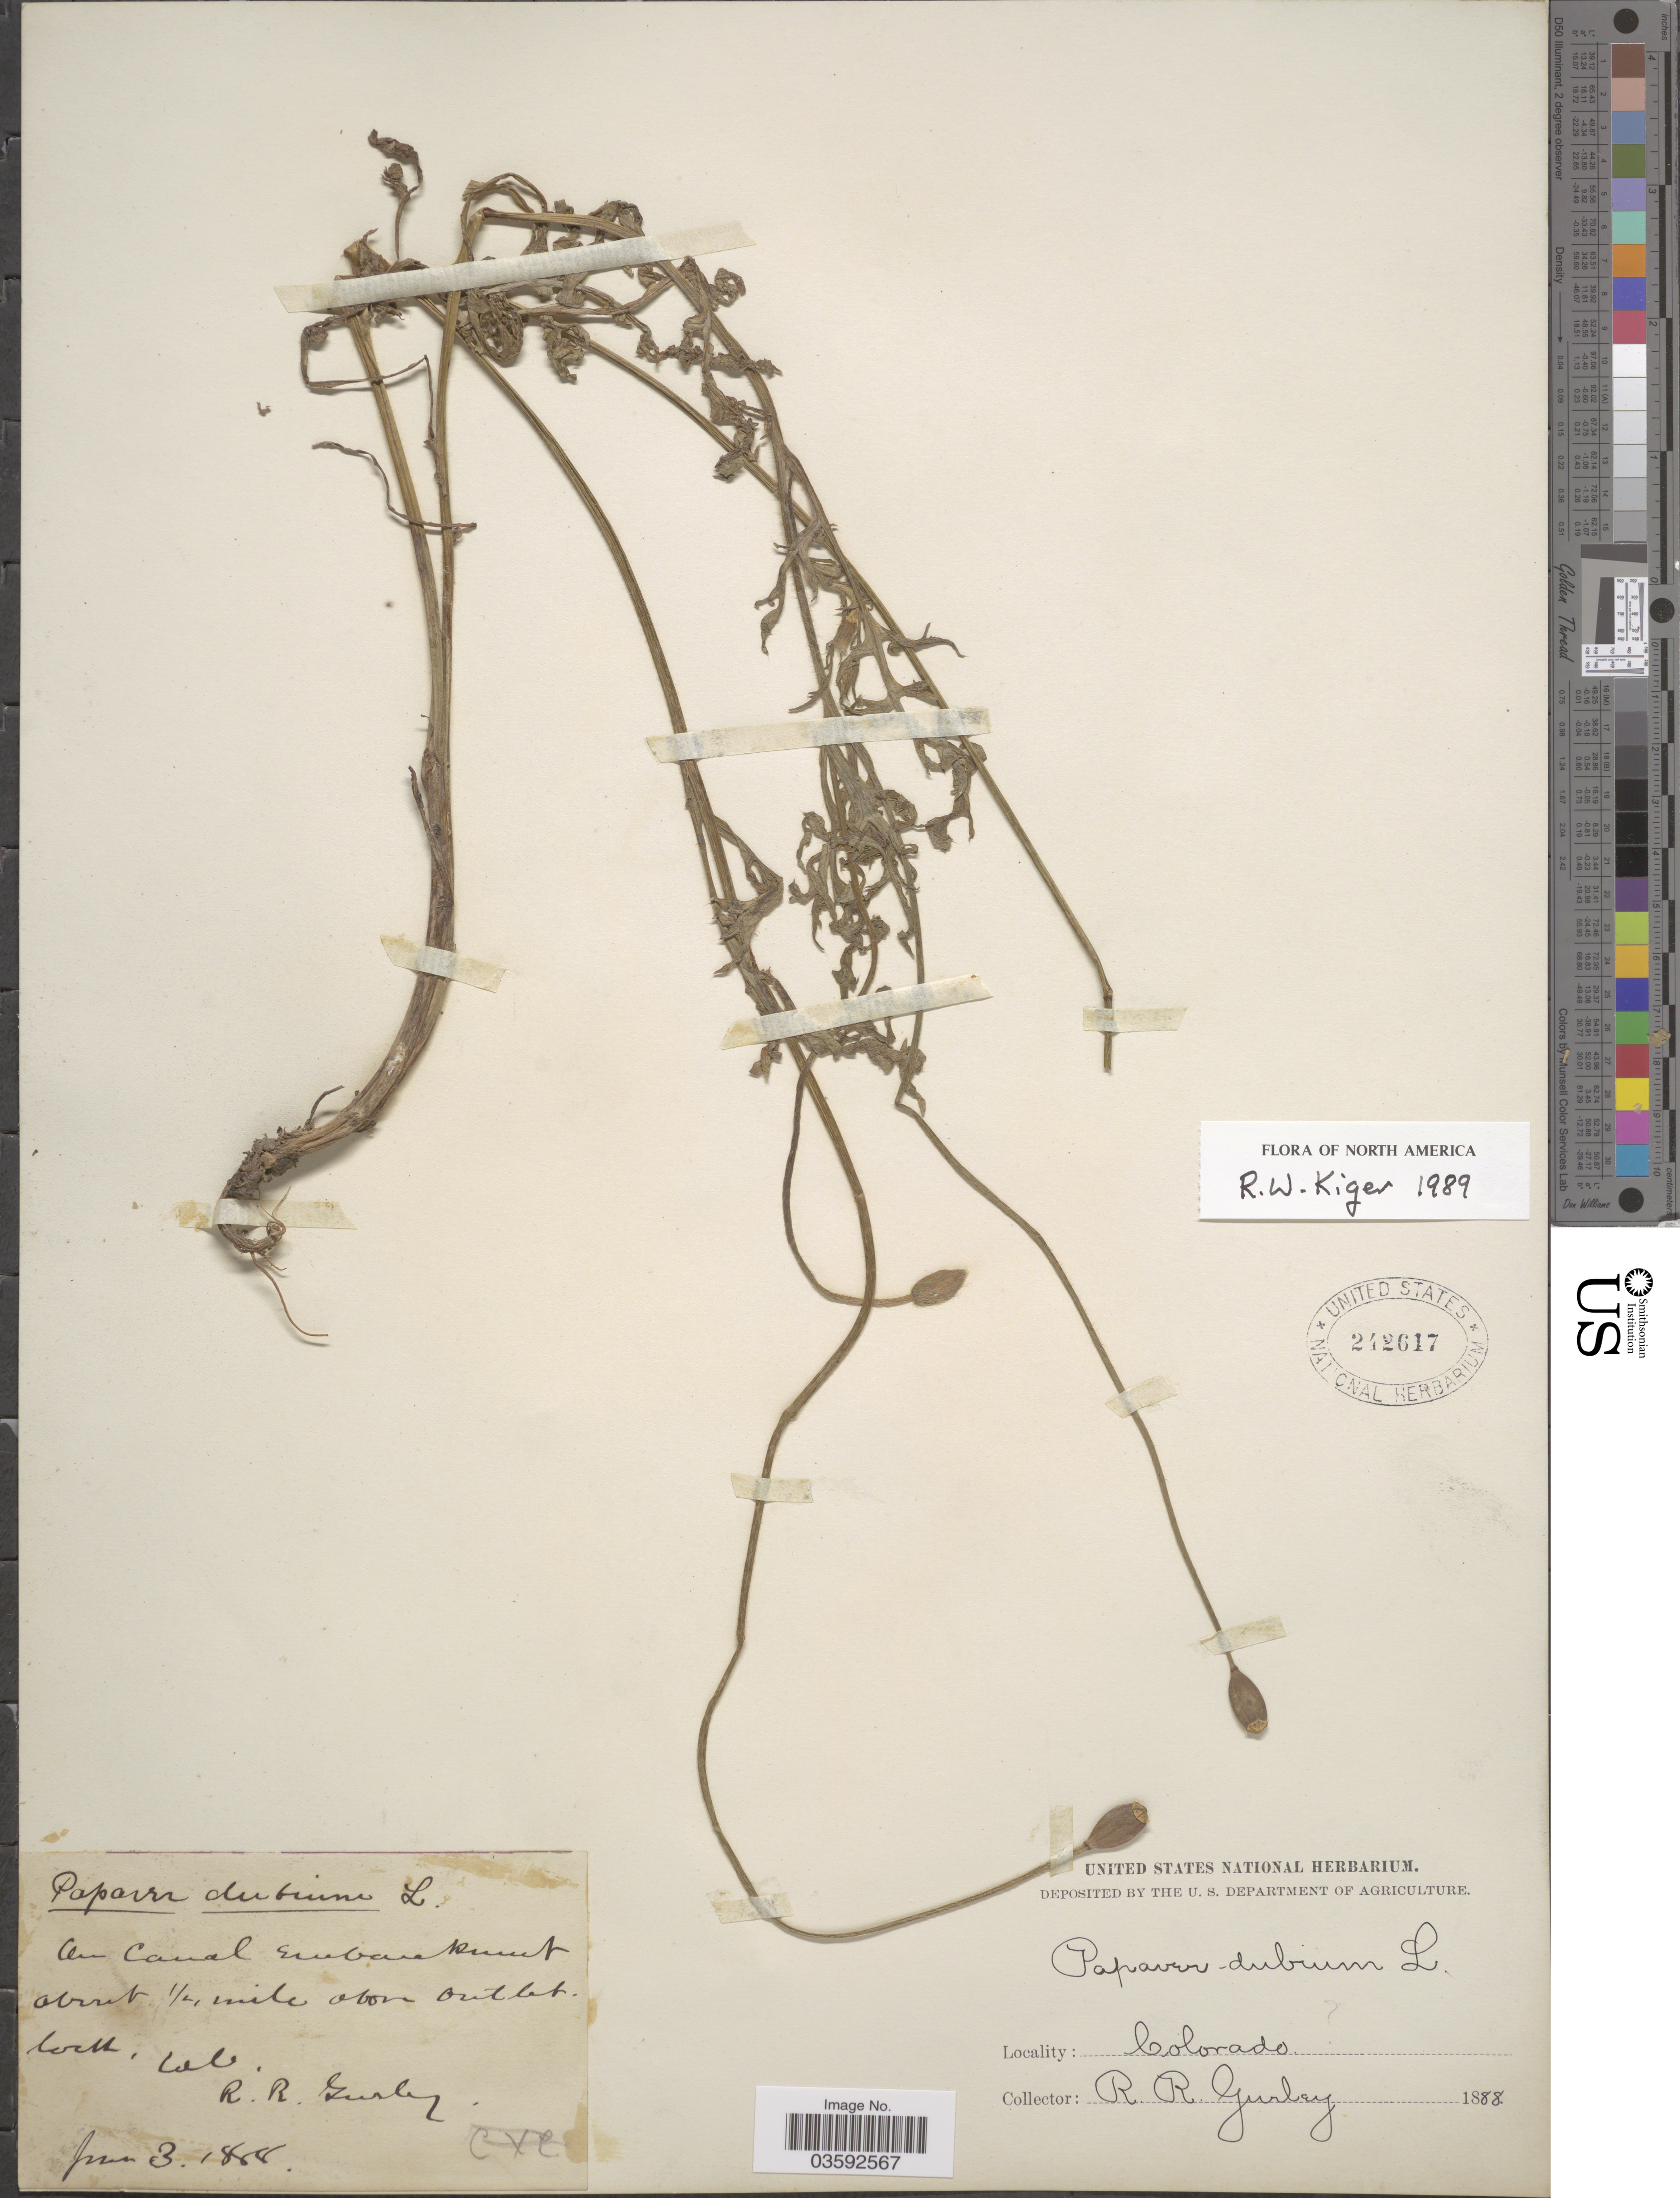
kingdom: Plantae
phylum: Tracheophyta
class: Magnoliopsida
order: Ranunculales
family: Papaveraceae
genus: Papaver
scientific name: Papaver dubium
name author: L.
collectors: R. Gurley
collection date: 1888-06-03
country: United States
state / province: Colorado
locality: On Canal Embankment about ¼ mile above outlet Lock.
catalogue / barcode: US 242617